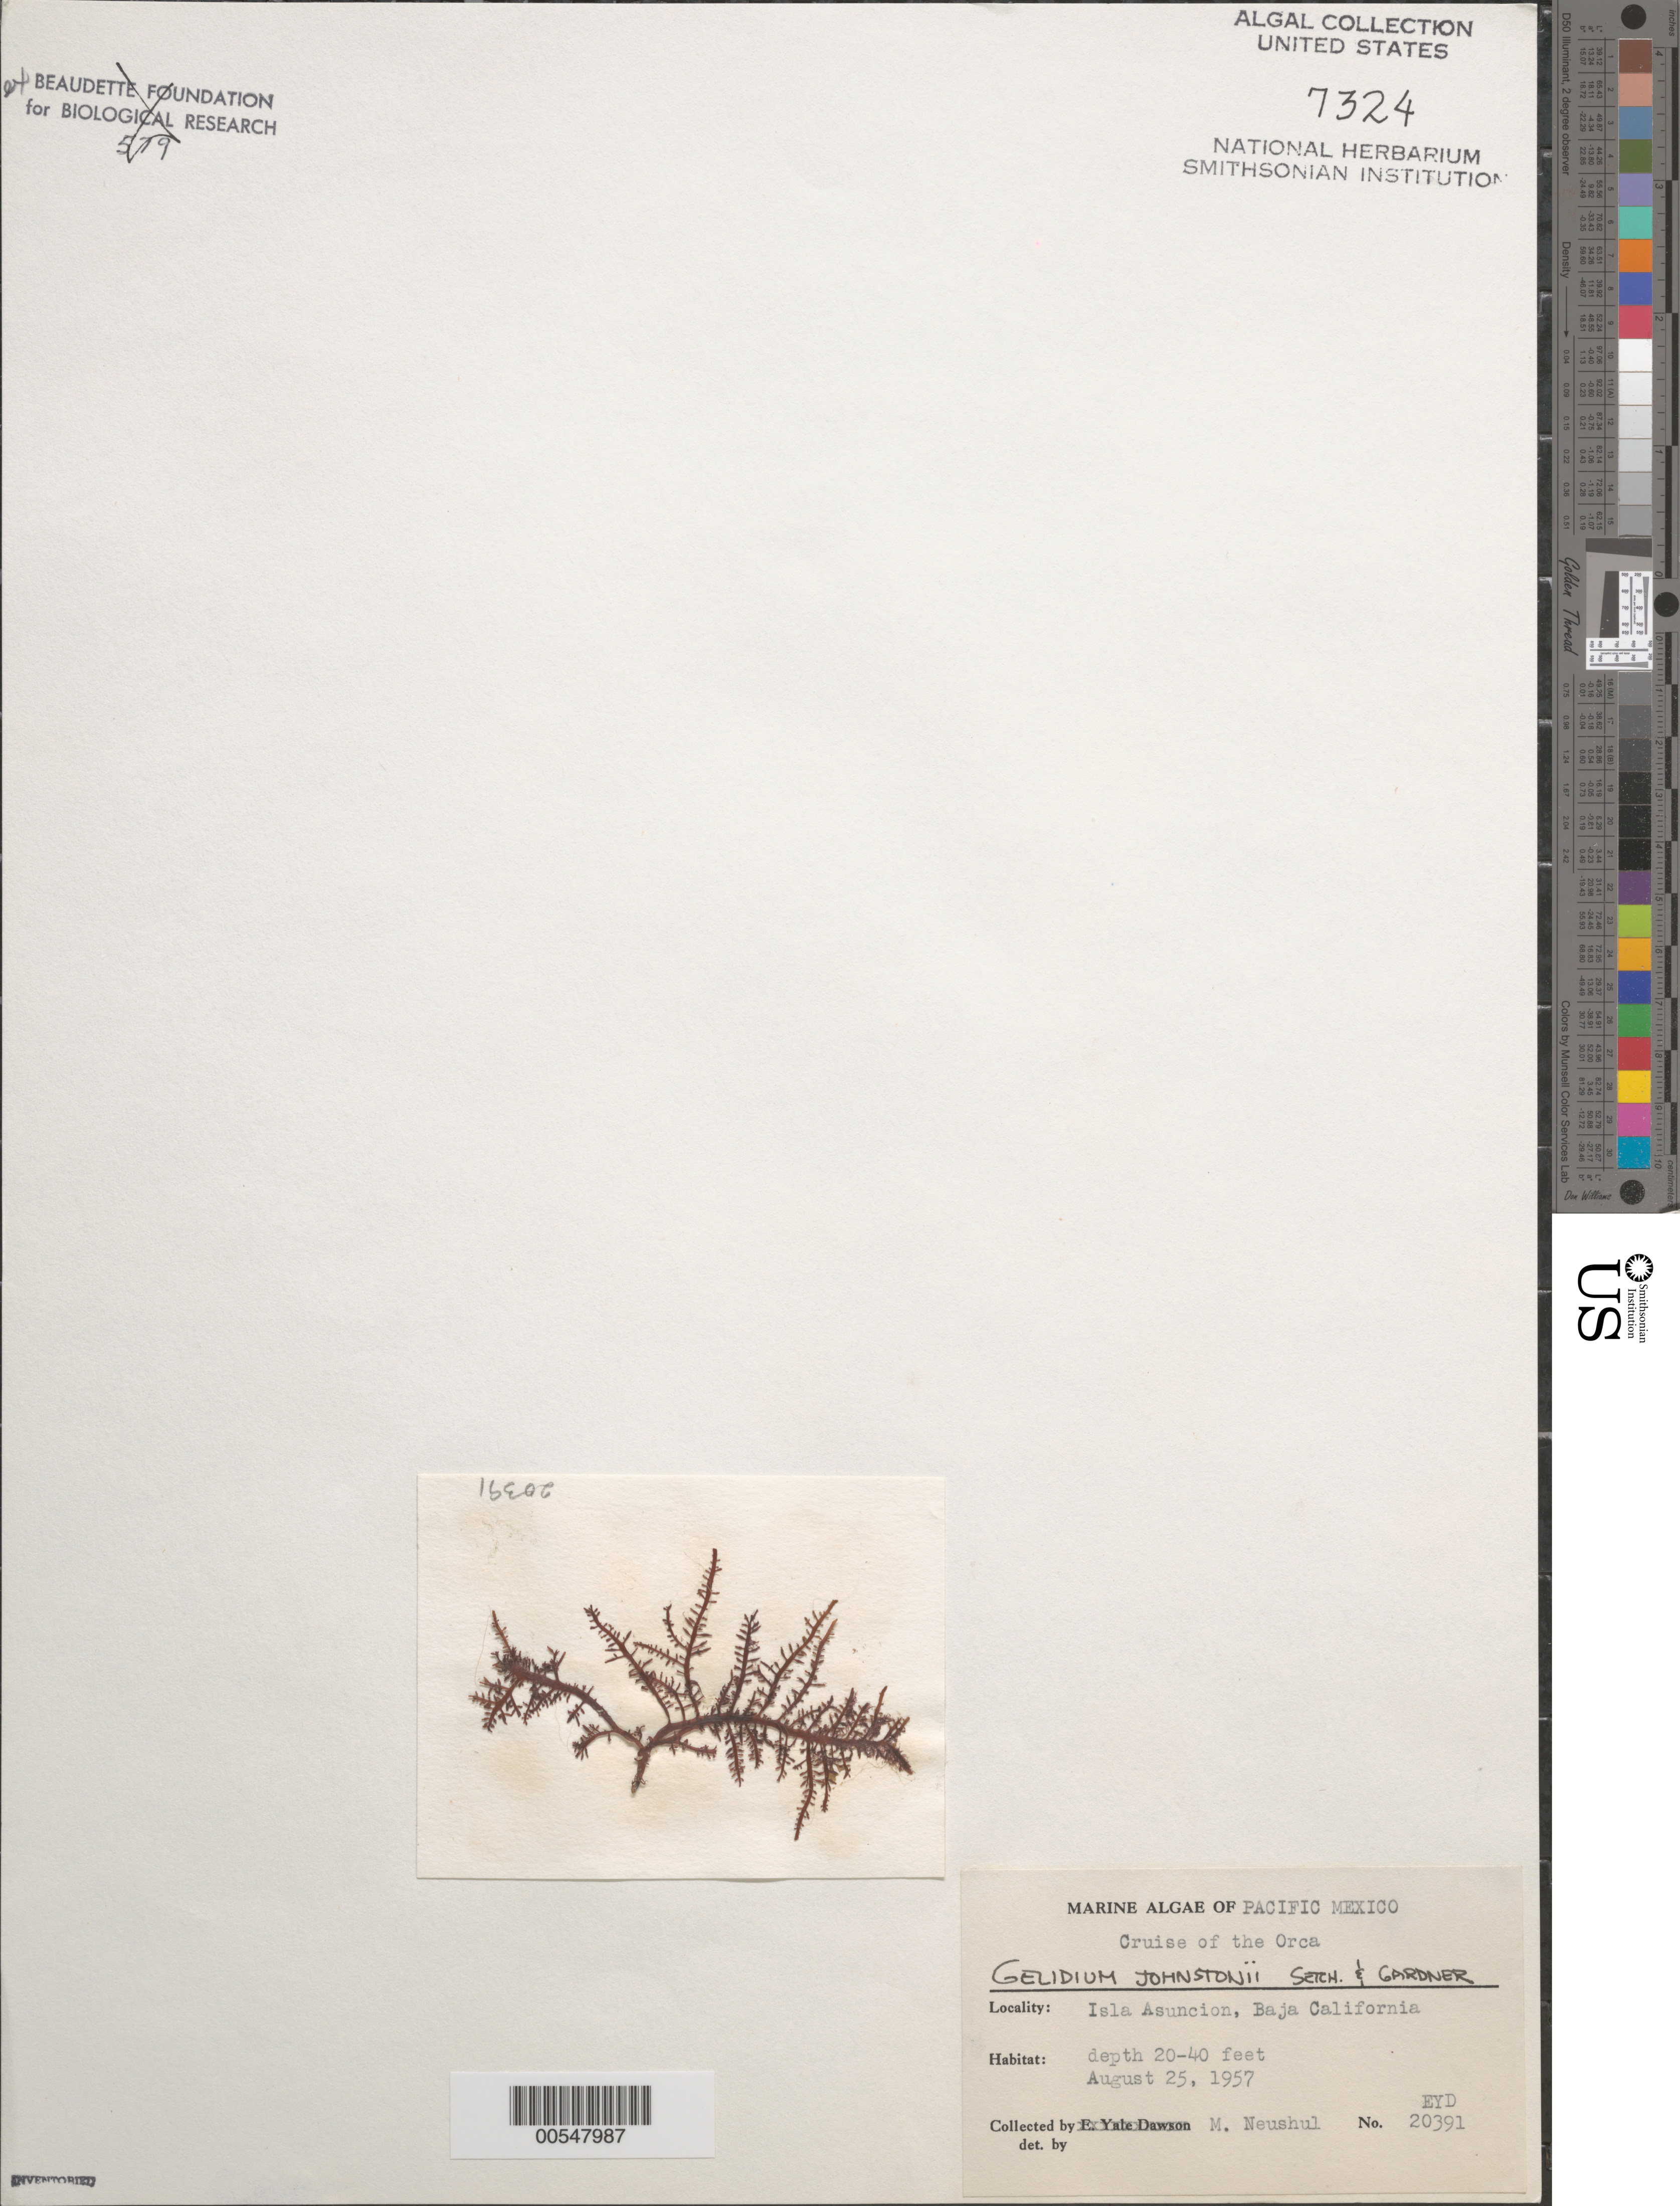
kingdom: Plantae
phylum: Rhodophyta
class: Florideophyceae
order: Gelidiales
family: Gelidiaceae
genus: Gelidium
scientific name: Gelidium johnstonii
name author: Setchell & N.L. Gardner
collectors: M. Neushul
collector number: EYD 20391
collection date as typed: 25 Aug 1957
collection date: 1957-08-25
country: Mexico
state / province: Baja California Sur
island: Isla Asuncion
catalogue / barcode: US 7324